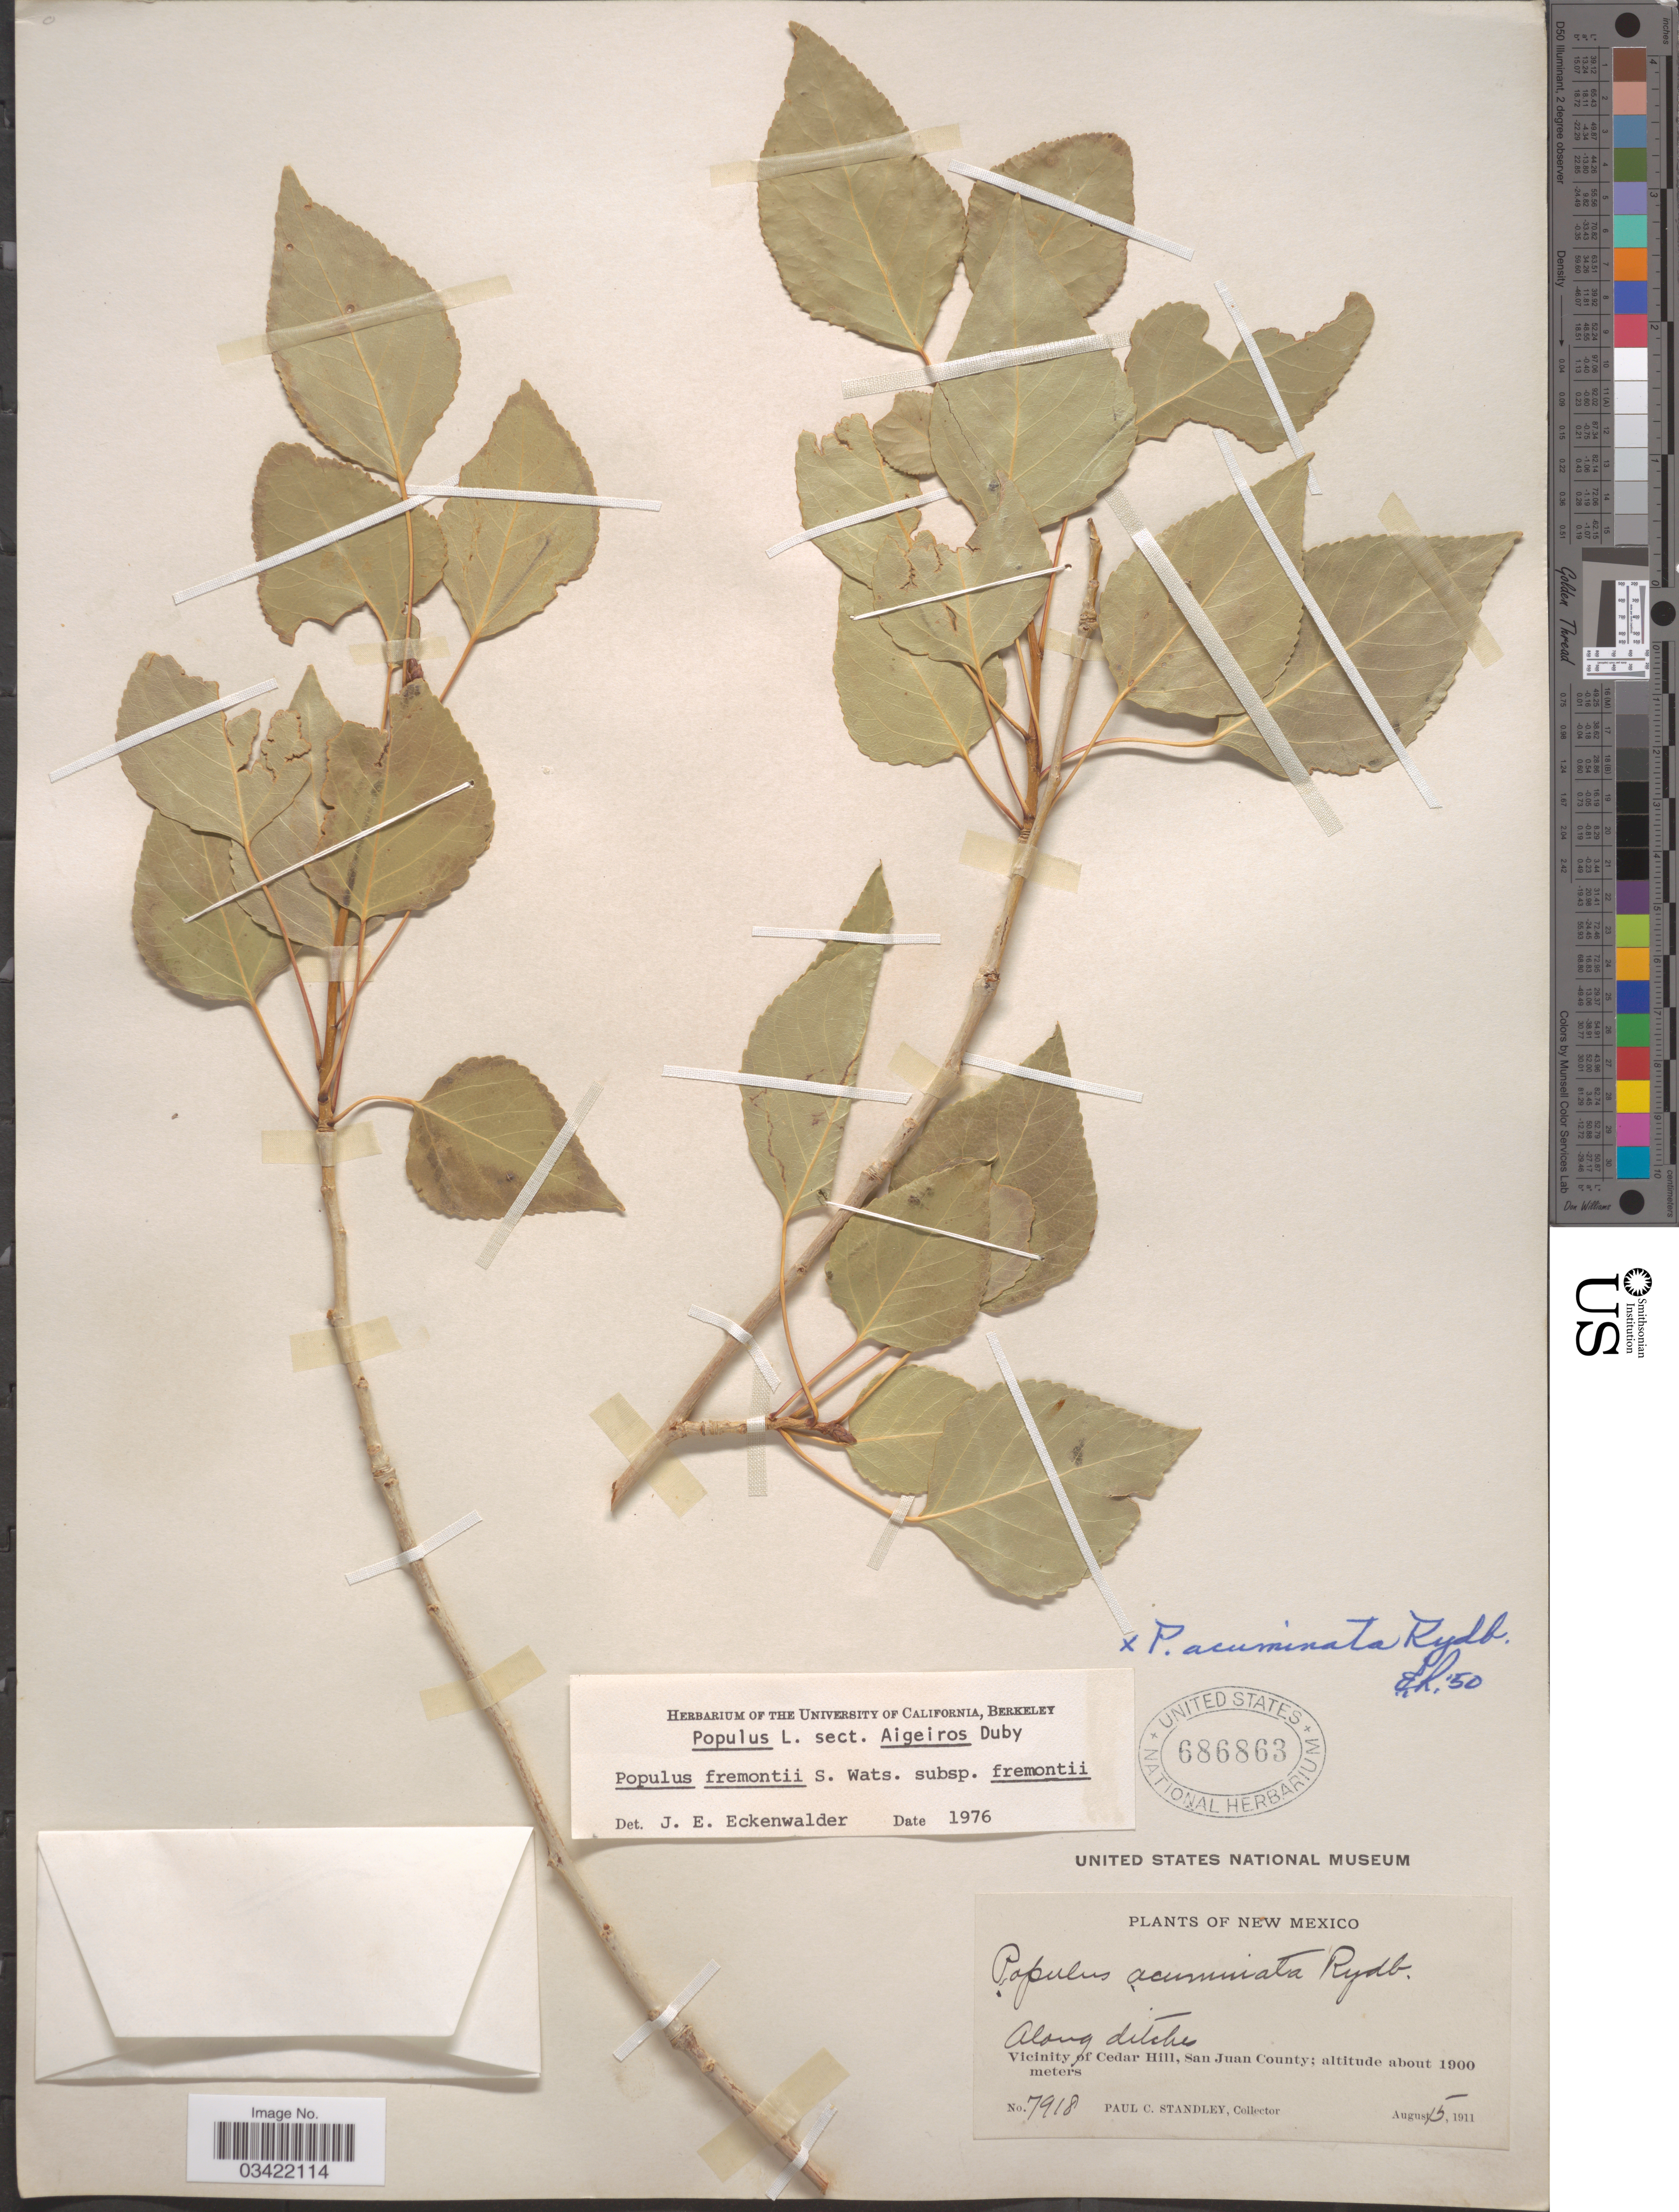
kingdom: Plantae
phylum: Tracheophyta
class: Magnoliopsida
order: Malpighiales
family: Salicaceae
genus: Populus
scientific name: Populus fremontii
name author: S. Watson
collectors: P. C. Standley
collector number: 7918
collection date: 1911-08-15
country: United States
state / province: New Mexico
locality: Vicinity of Cedar Hill, San Juan County.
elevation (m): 1900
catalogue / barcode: US 686863